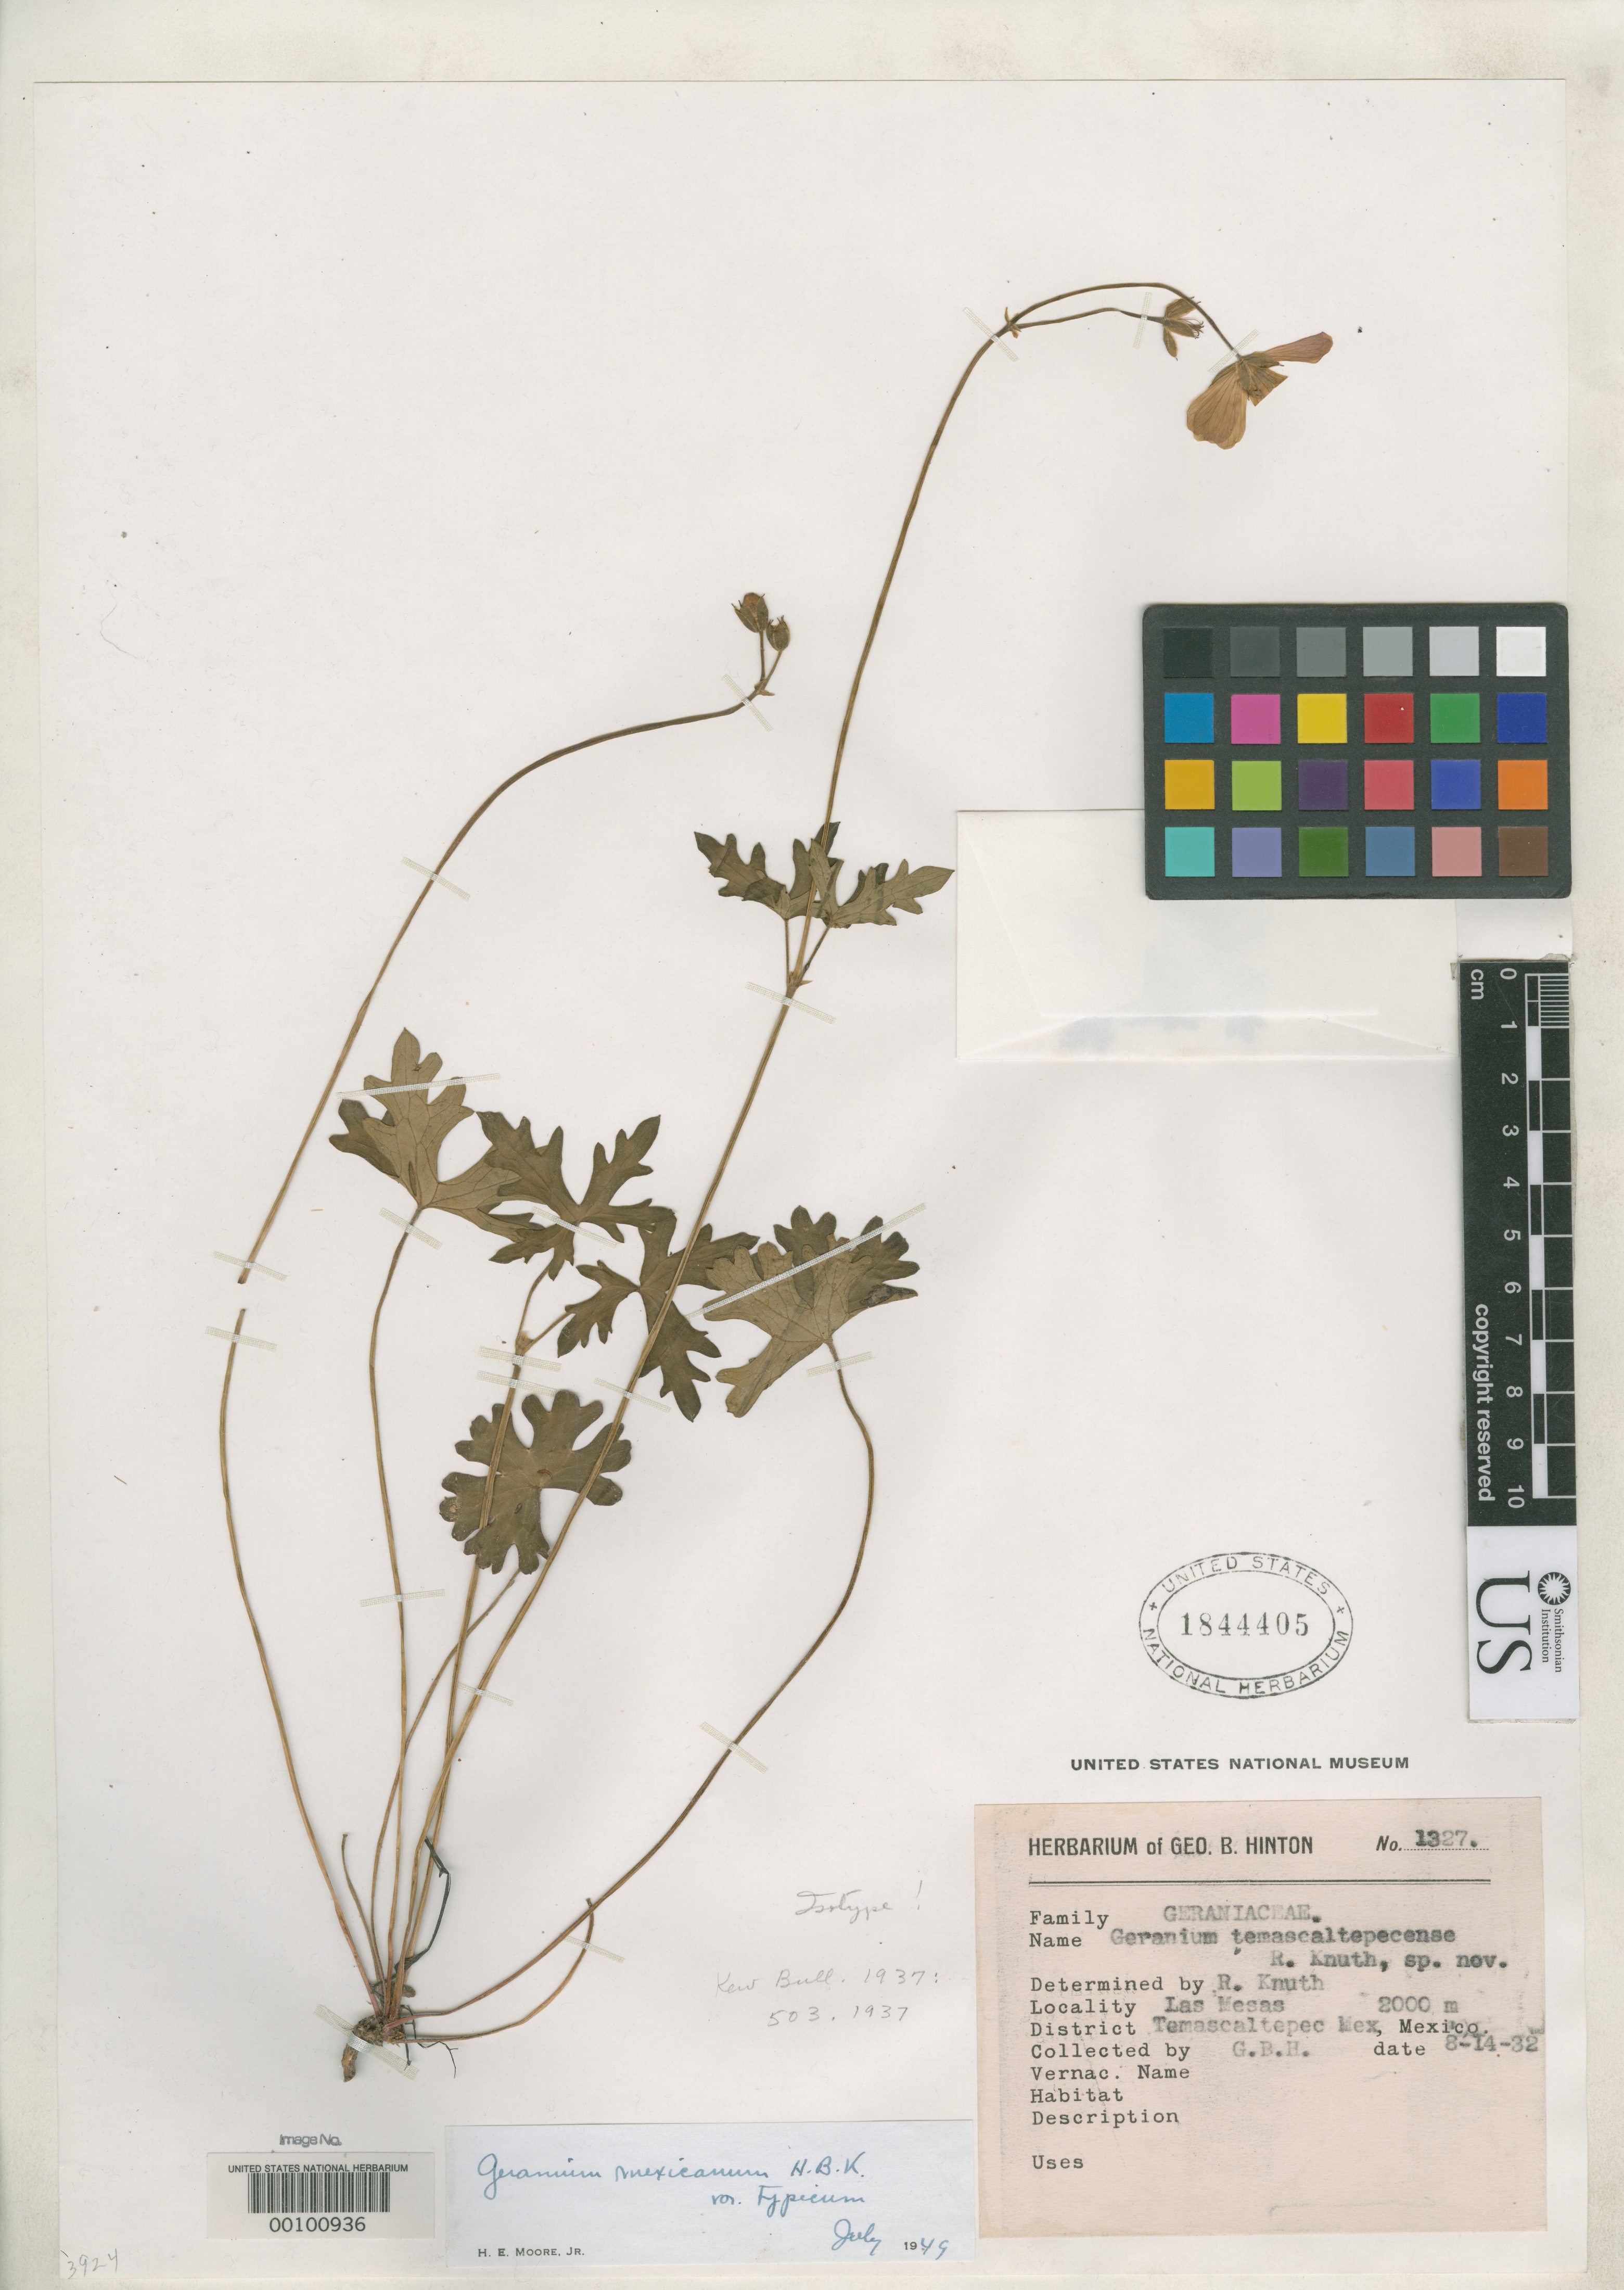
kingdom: Plantae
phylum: Tracheophyta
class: Magnoliopsida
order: Geraniales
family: Geraniaceae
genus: Geranium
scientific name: Geranium temascaltepecense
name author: R. Knuth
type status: Isotype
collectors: G. B. Hinton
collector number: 1327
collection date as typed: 14 Aug 1932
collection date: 1932-08-14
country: Mexico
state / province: México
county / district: Temascaltepec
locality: Las Mesas.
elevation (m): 2000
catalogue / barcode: US 1844405